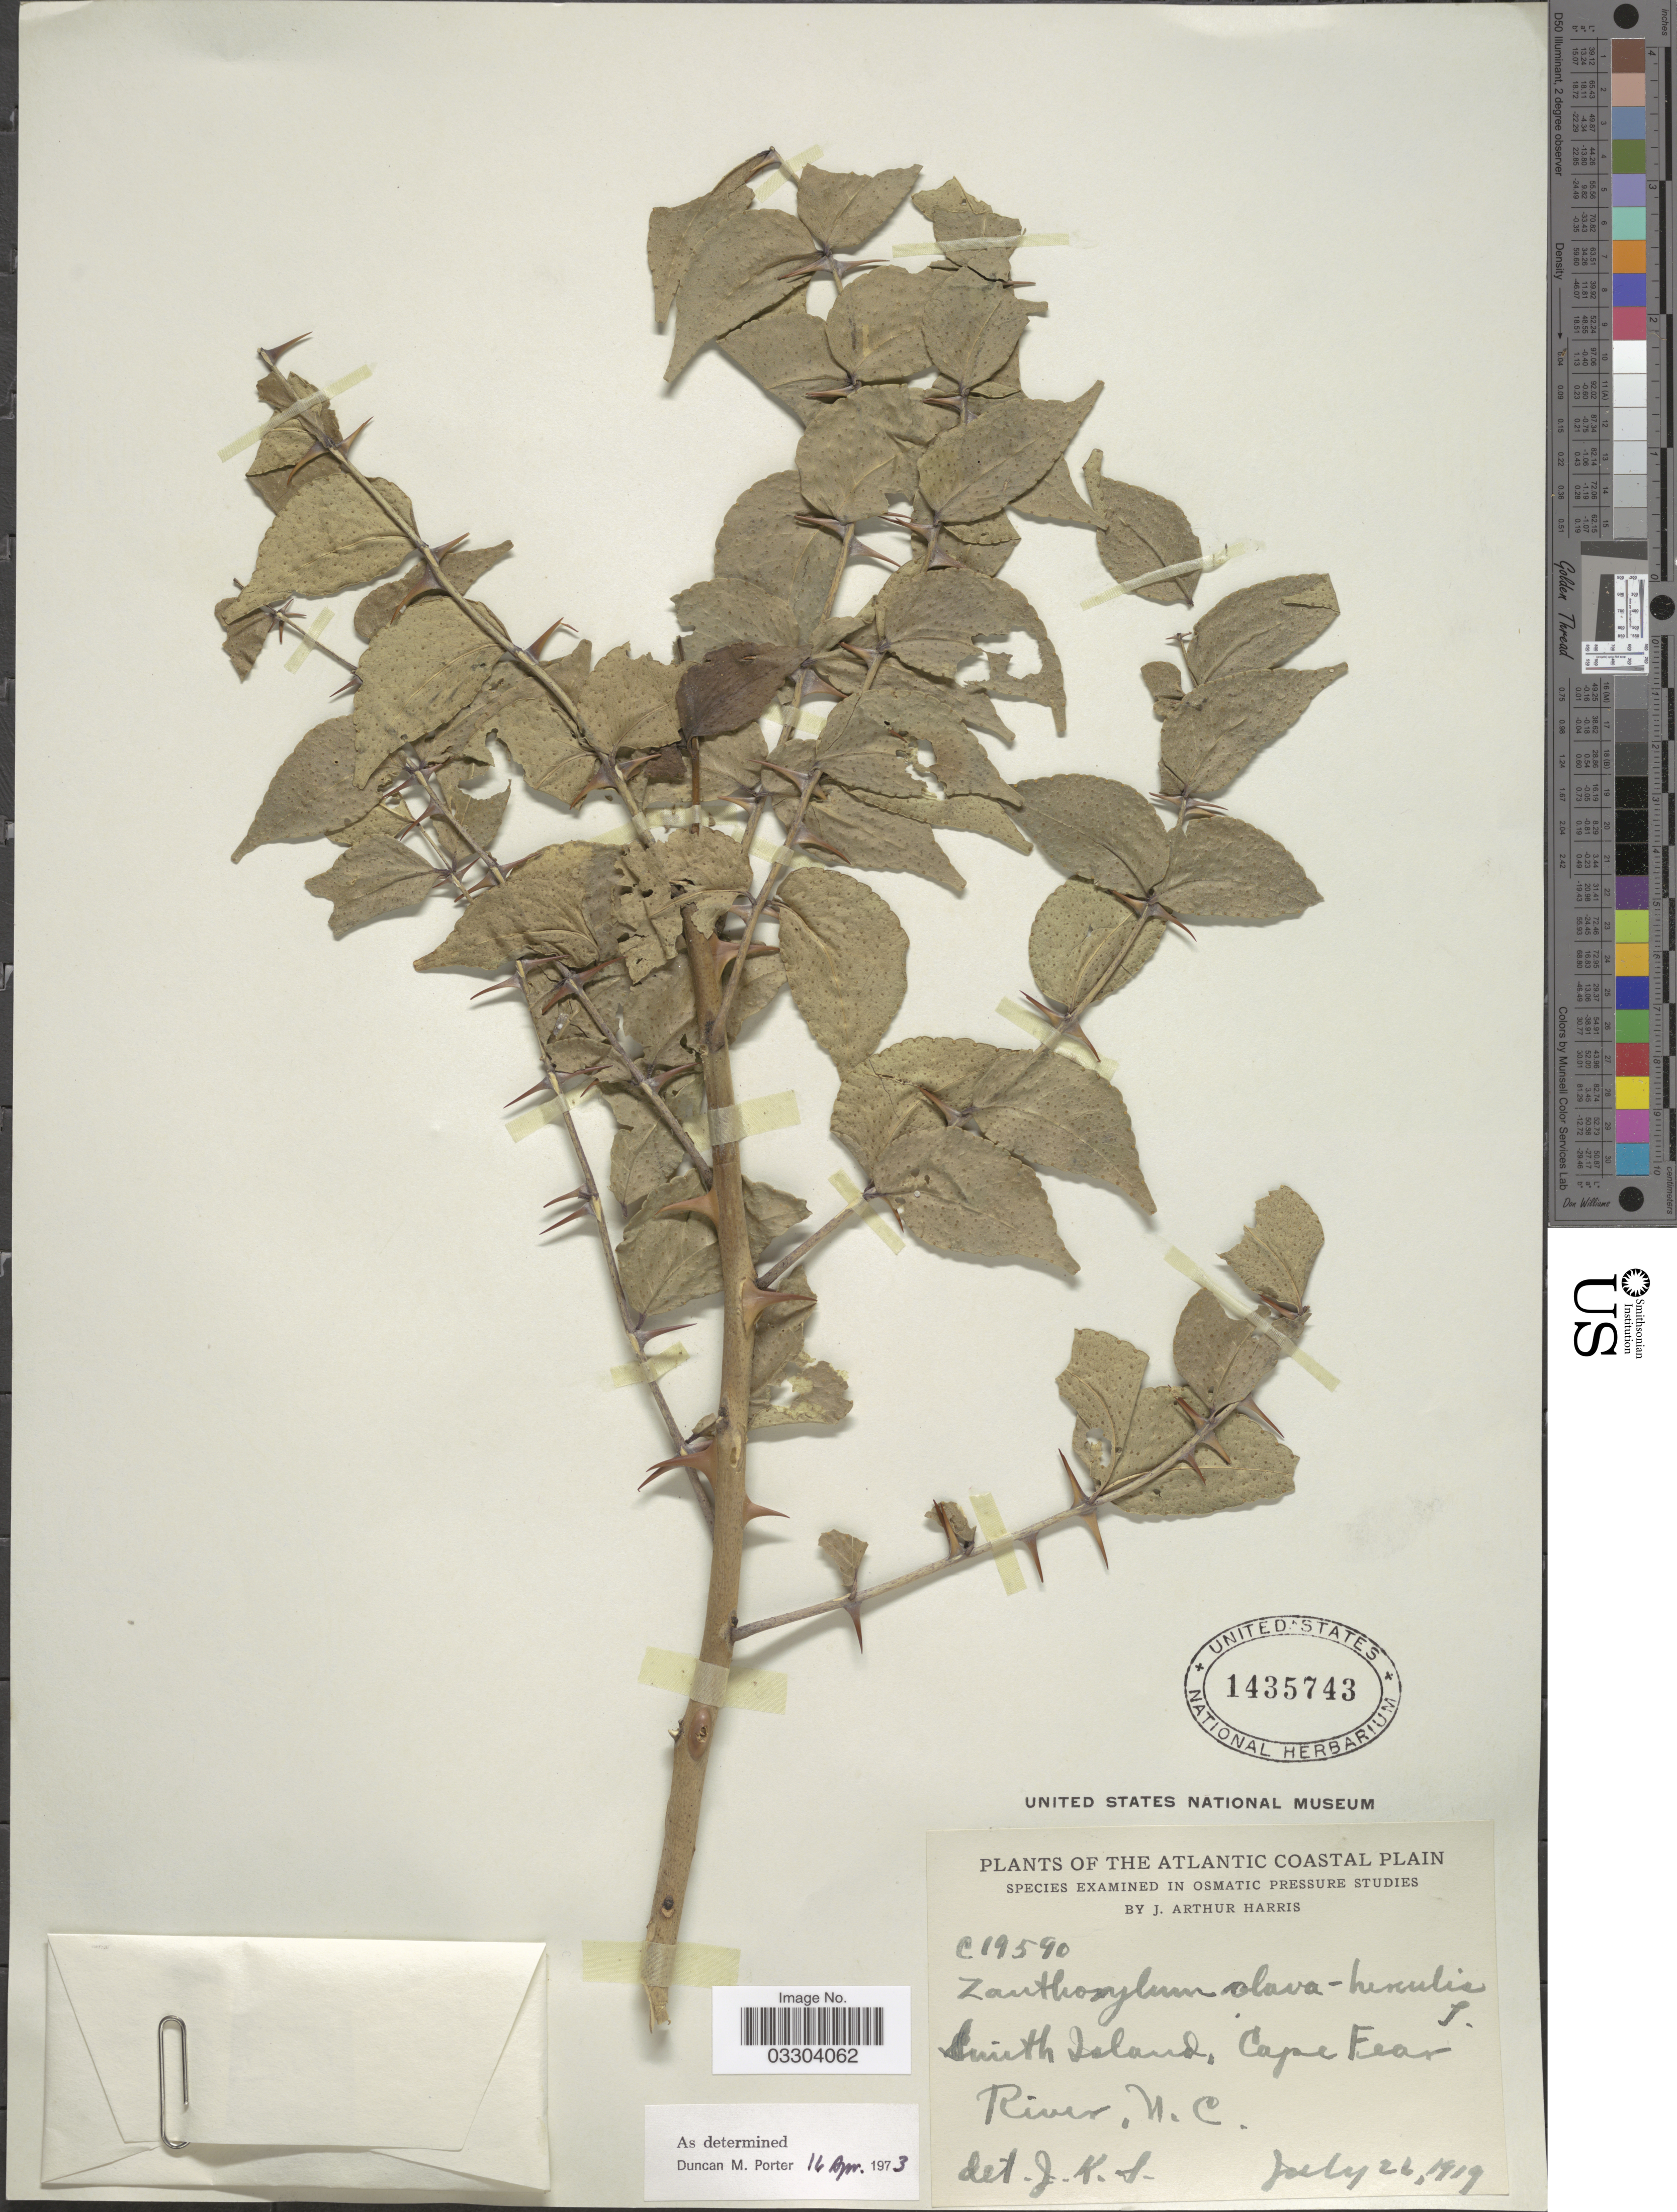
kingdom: Plantae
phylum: Tracheophyta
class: Magnoliopsida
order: Sapindales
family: Rutaceae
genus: Zanthoxylum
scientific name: Zanthoxylum clava-herculis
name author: L.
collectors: J. A. Harris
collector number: C19590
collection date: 1919-07-26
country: United States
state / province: North Carolina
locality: The Atlantic Coastal Plain. Smith Island, Cape Fear River.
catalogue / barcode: US 1435743